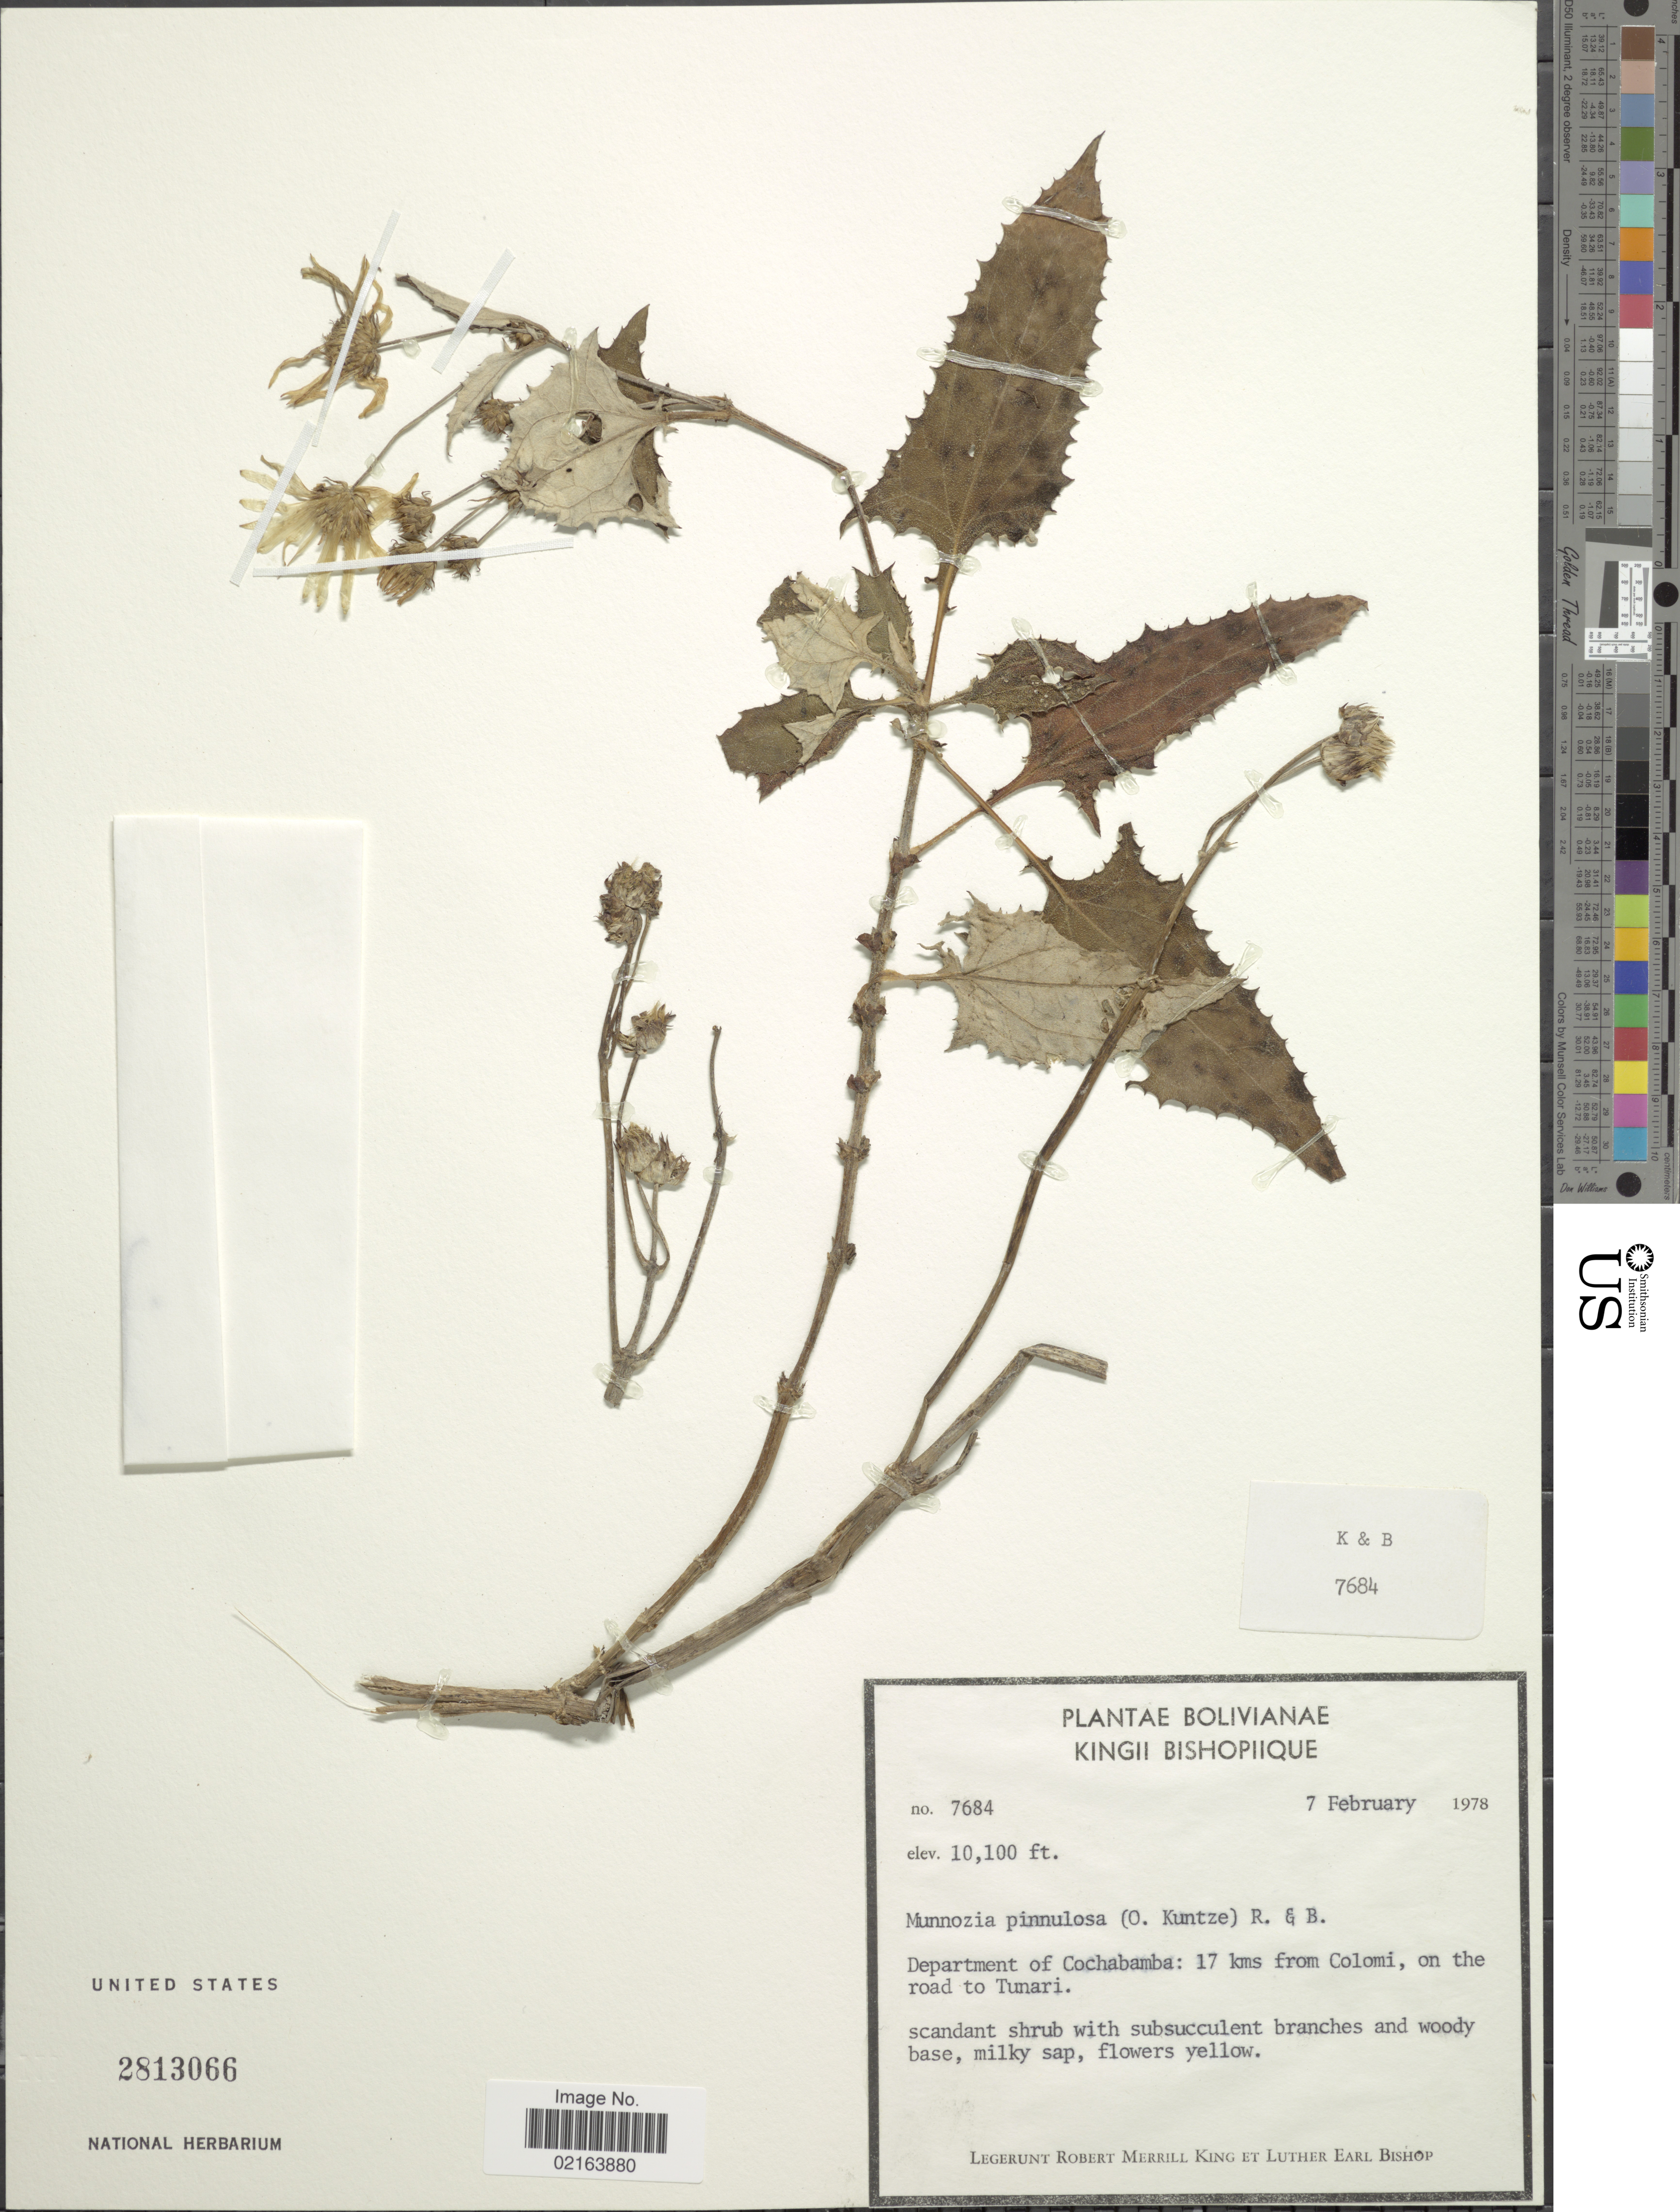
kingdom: Plantae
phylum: Tracheophyta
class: Magnoliopsida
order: Asterales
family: Asteraceae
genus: Munnozia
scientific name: Munnozia pinnulosa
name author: (Kuntze) H. Rob. & Brettell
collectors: R. M. King & L. E. Bishop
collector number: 7684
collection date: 1978-02-07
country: Bolivia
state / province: Cochabamba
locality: Department of Cochabamba: 17 kms from Colomi, on the road to Tunari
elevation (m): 3078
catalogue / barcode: US 2813066